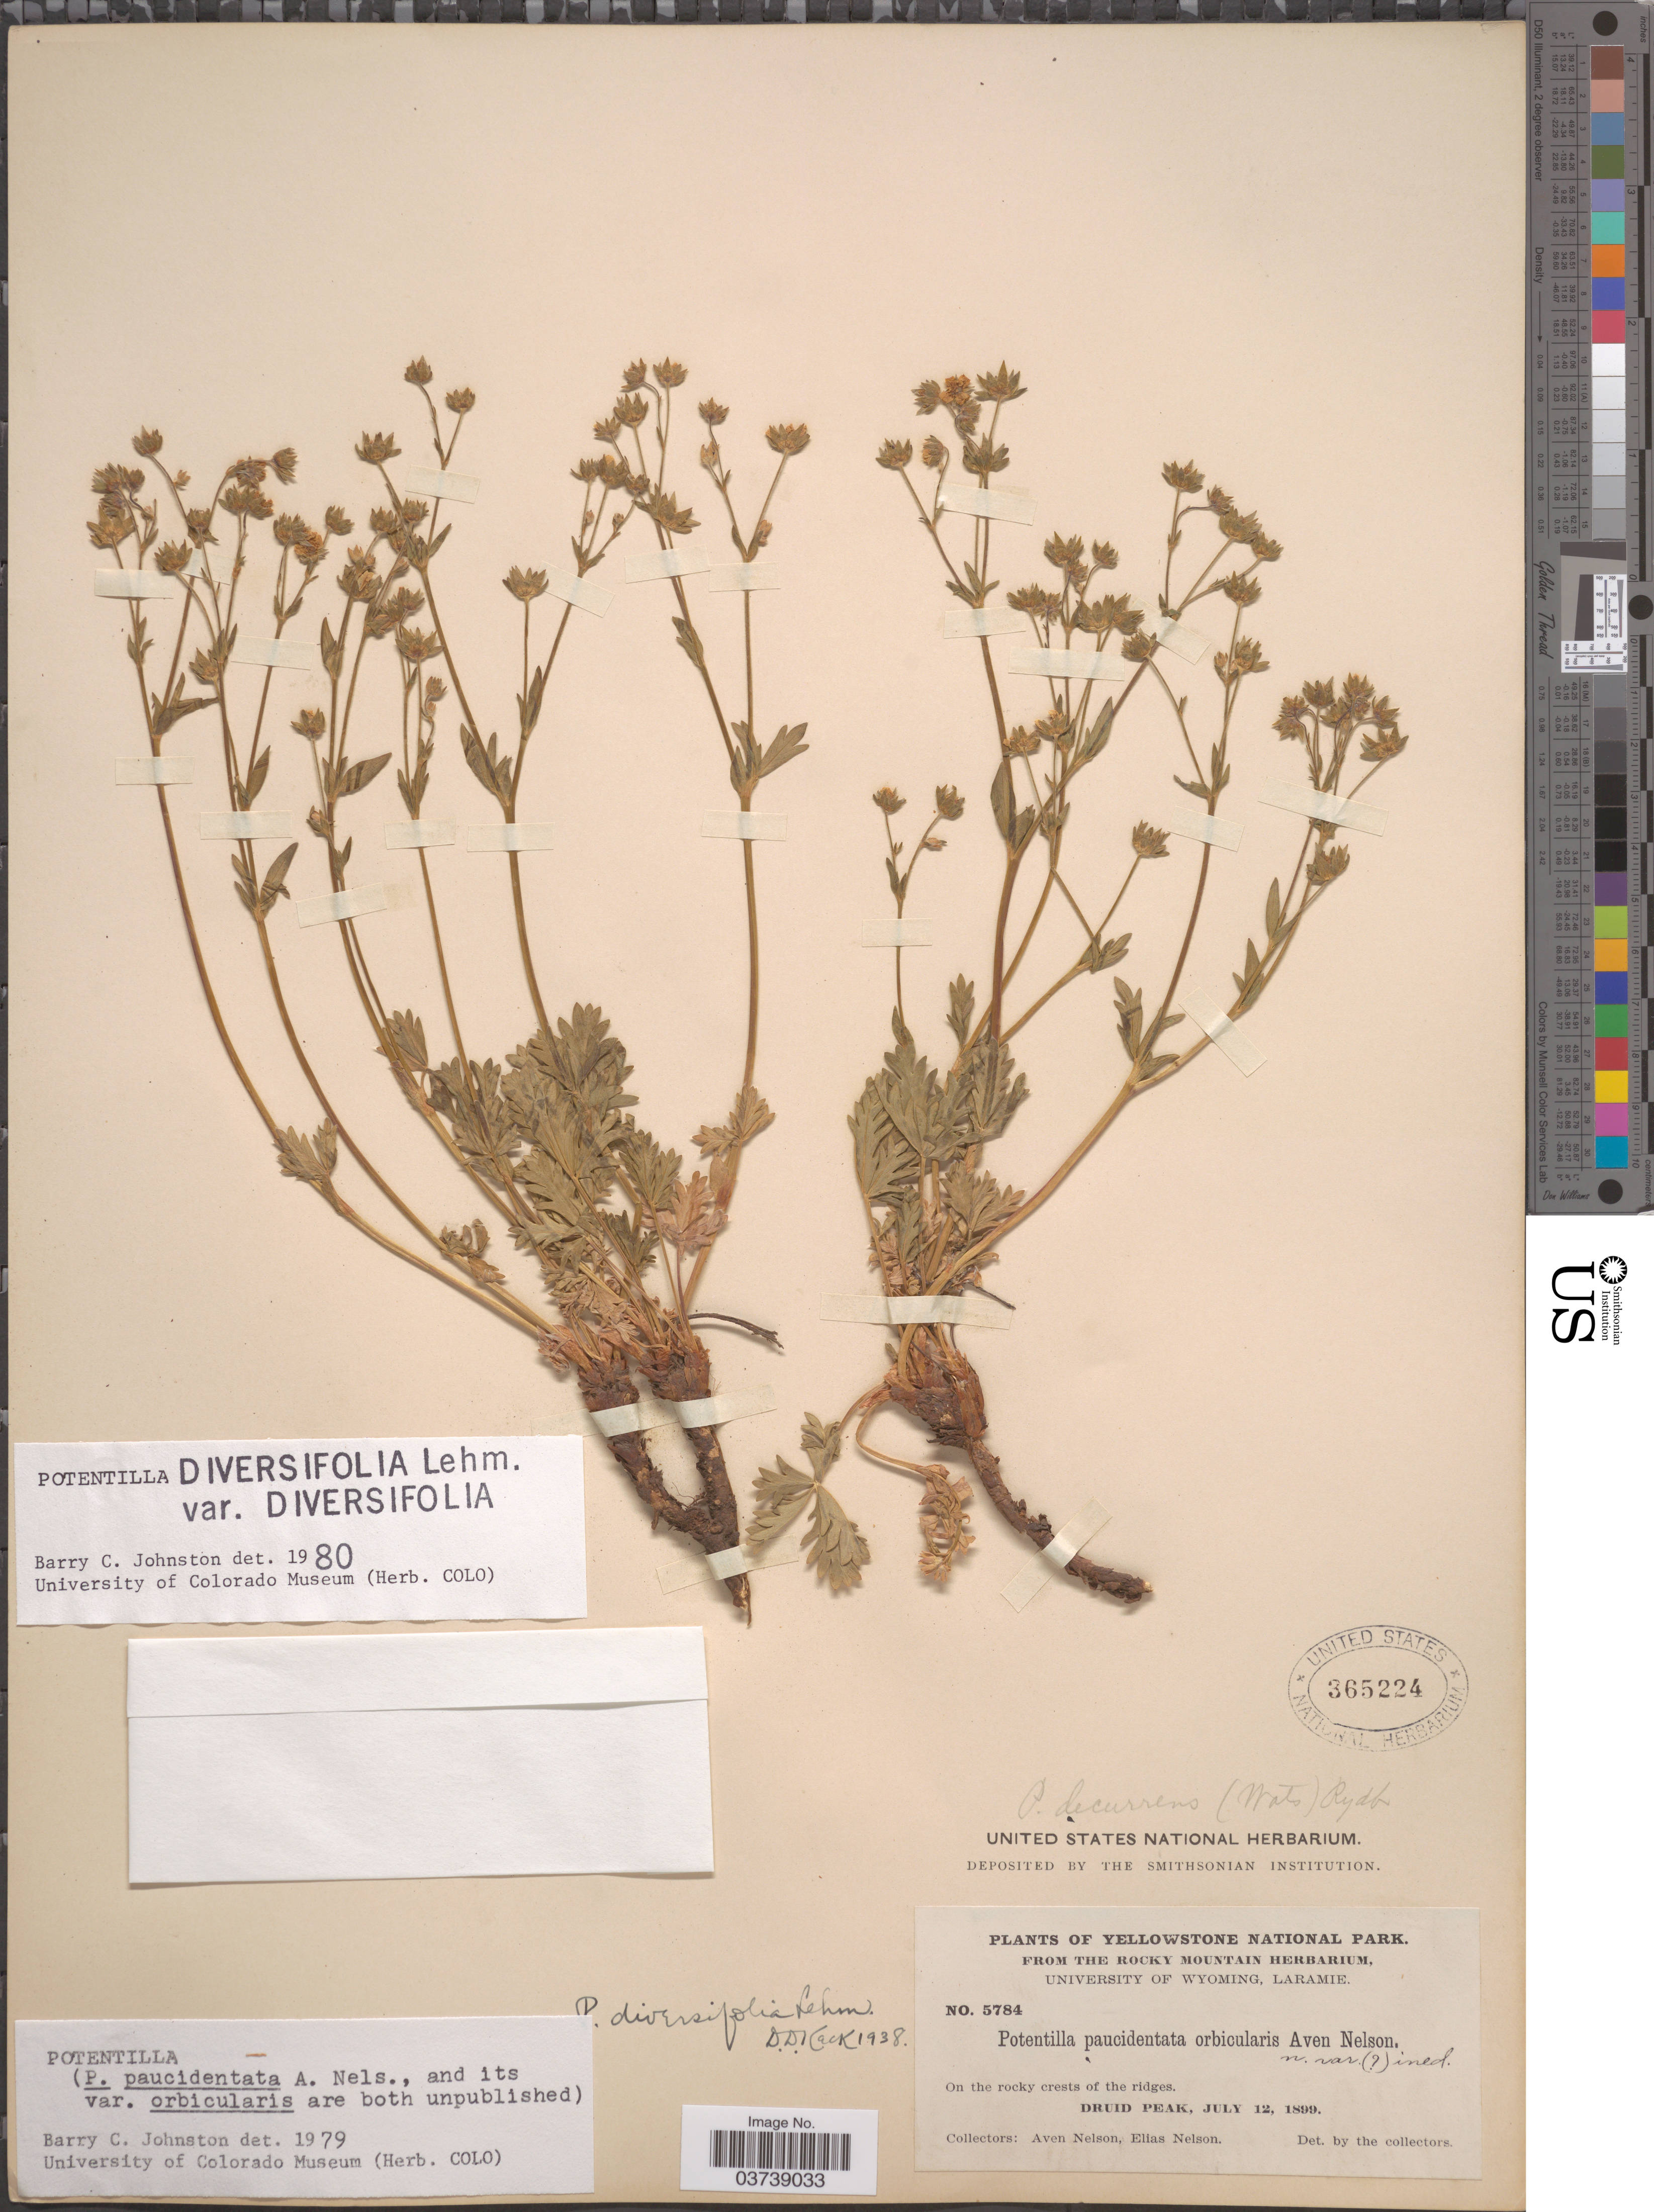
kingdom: Plantae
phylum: Tracheophyta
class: Magnoliopsida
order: Rosales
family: Rosaceae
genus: Potentilla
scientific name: Potentilla diversifolia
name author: Lehm.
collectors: A. Nelson & E. Nelson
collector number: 5784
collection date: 1899-07-12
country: United States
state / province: Wyoming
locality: Yellowstone National Park. Druid Peak.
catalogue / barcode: US 365224